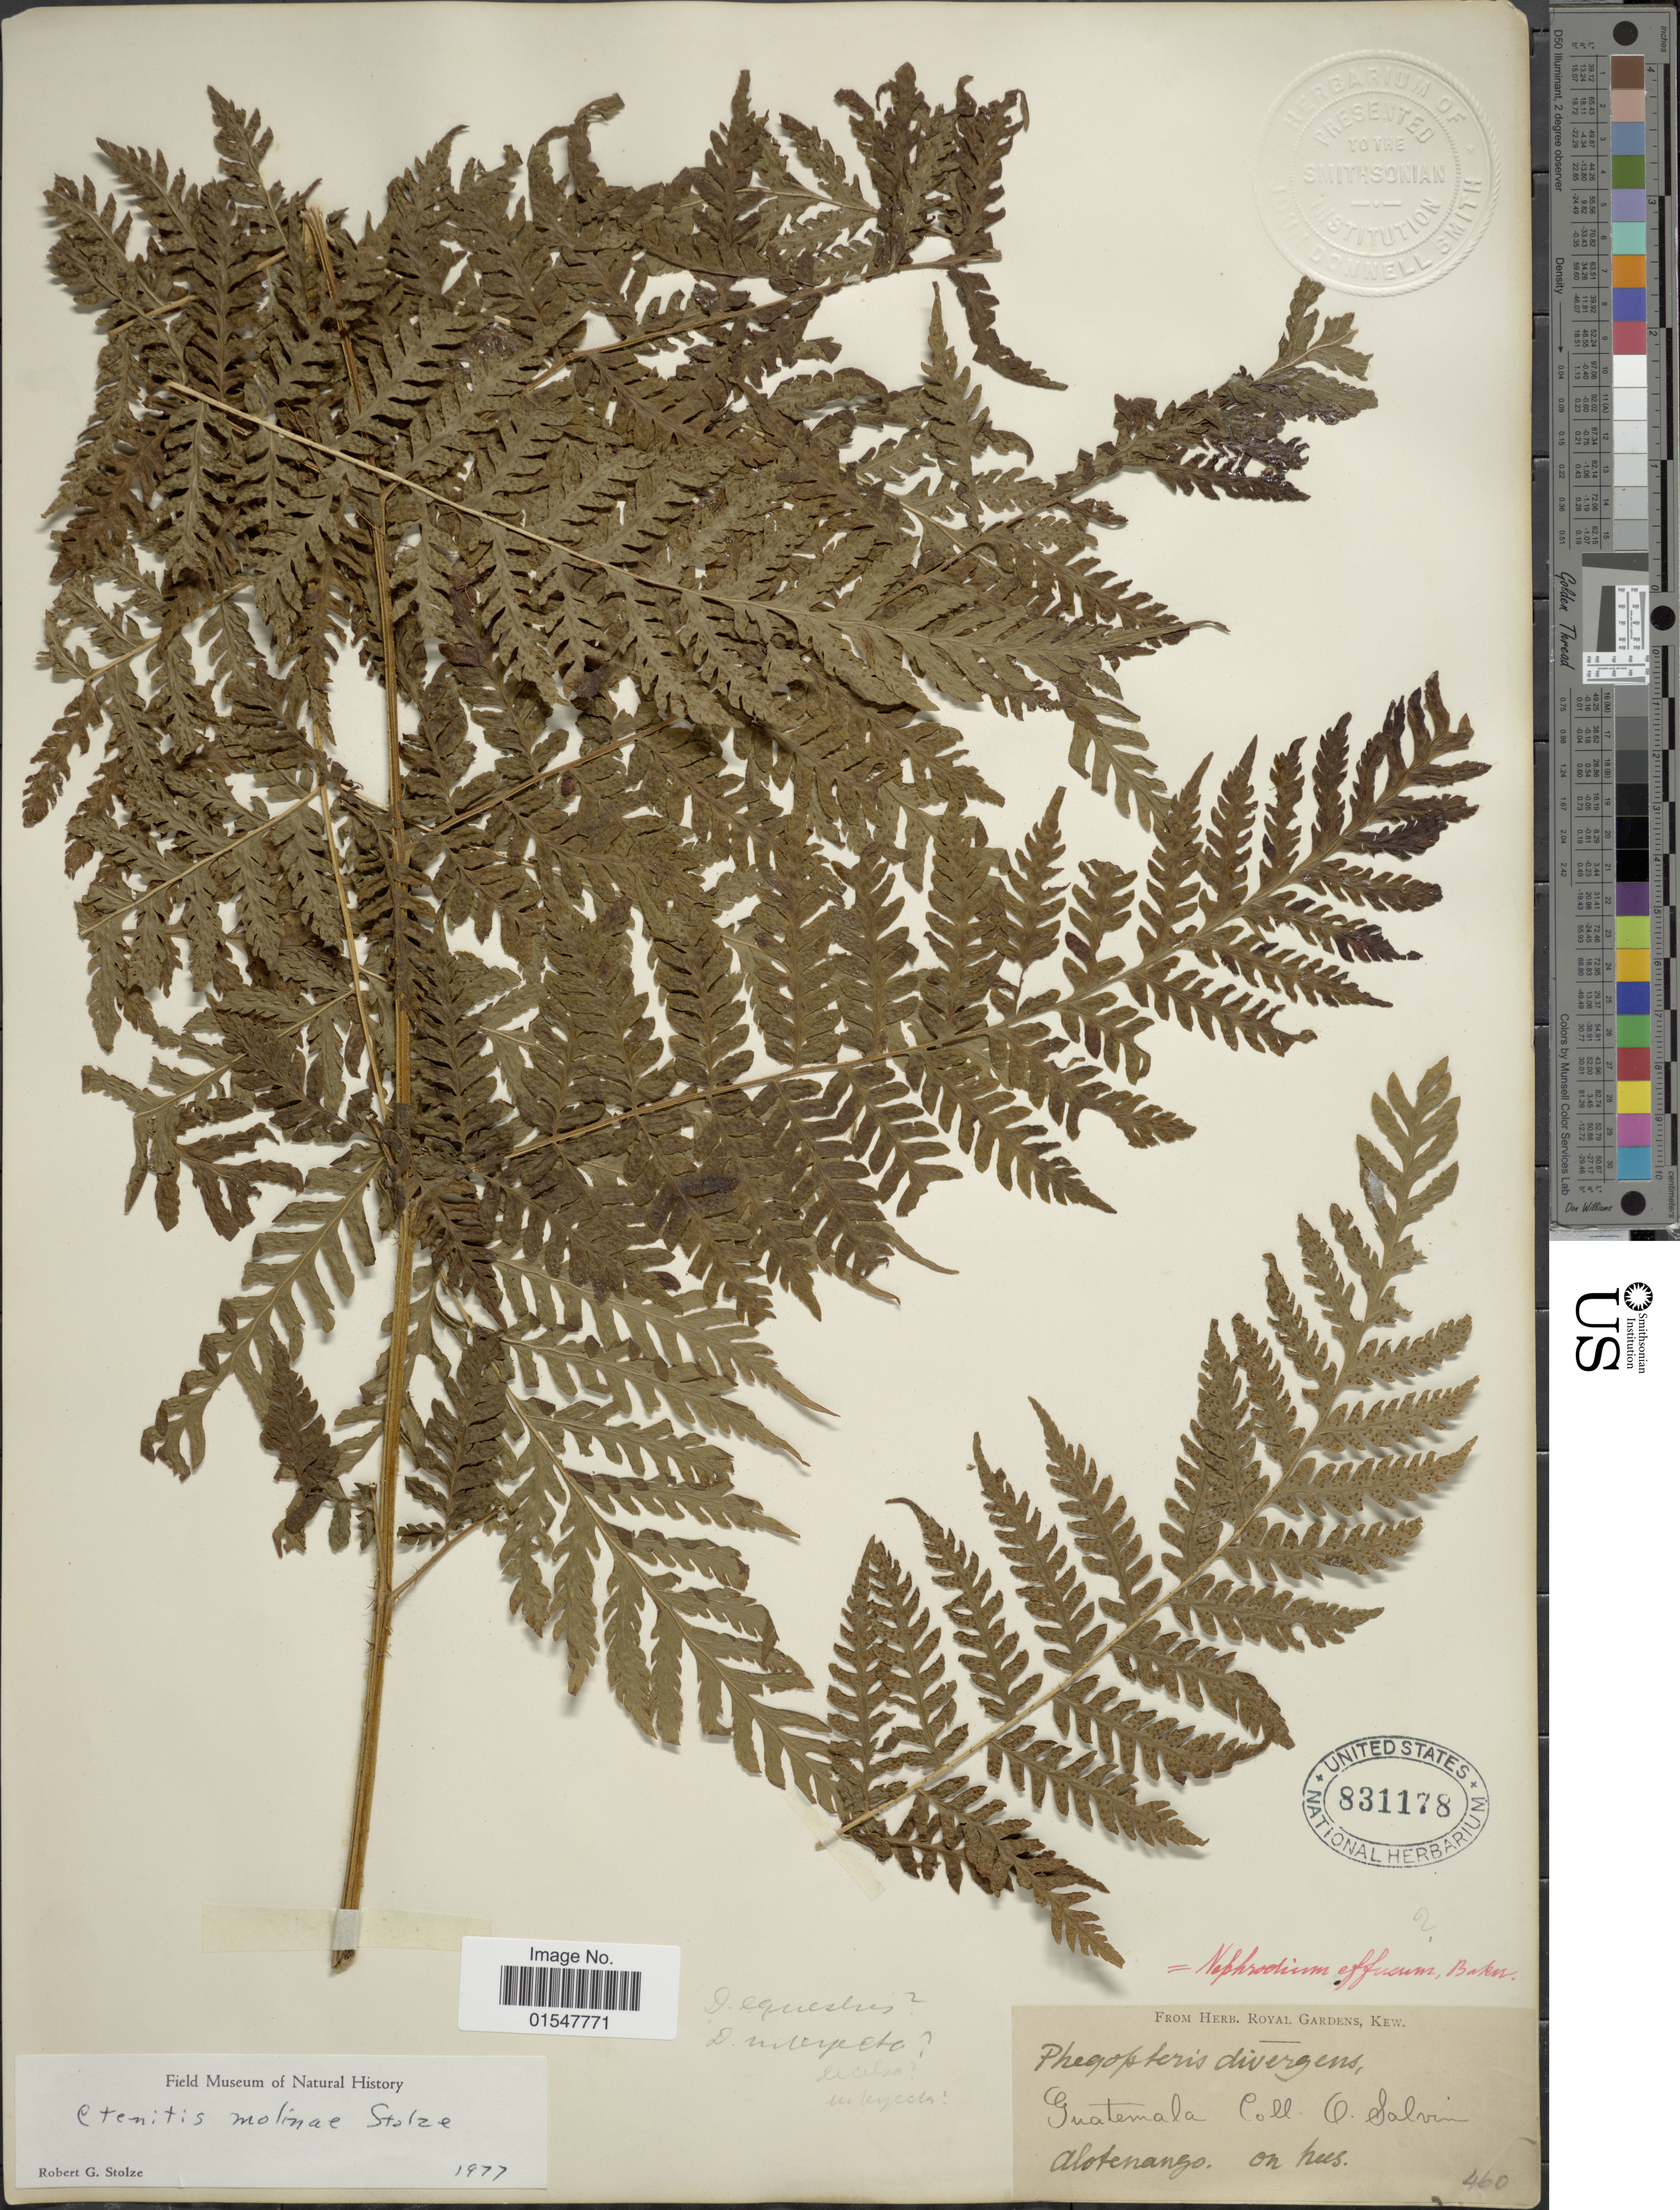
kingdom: Plantae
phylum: Tracheophyta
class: Polypodiopsida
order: Polypodiales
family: Dryopteridaceae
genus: Ctenitis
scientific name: Ctenitis grisebachii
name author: (Baker) Ching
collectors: O. Salvin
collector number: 460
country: Guatemala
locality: Alotenango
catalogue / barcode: US 831178